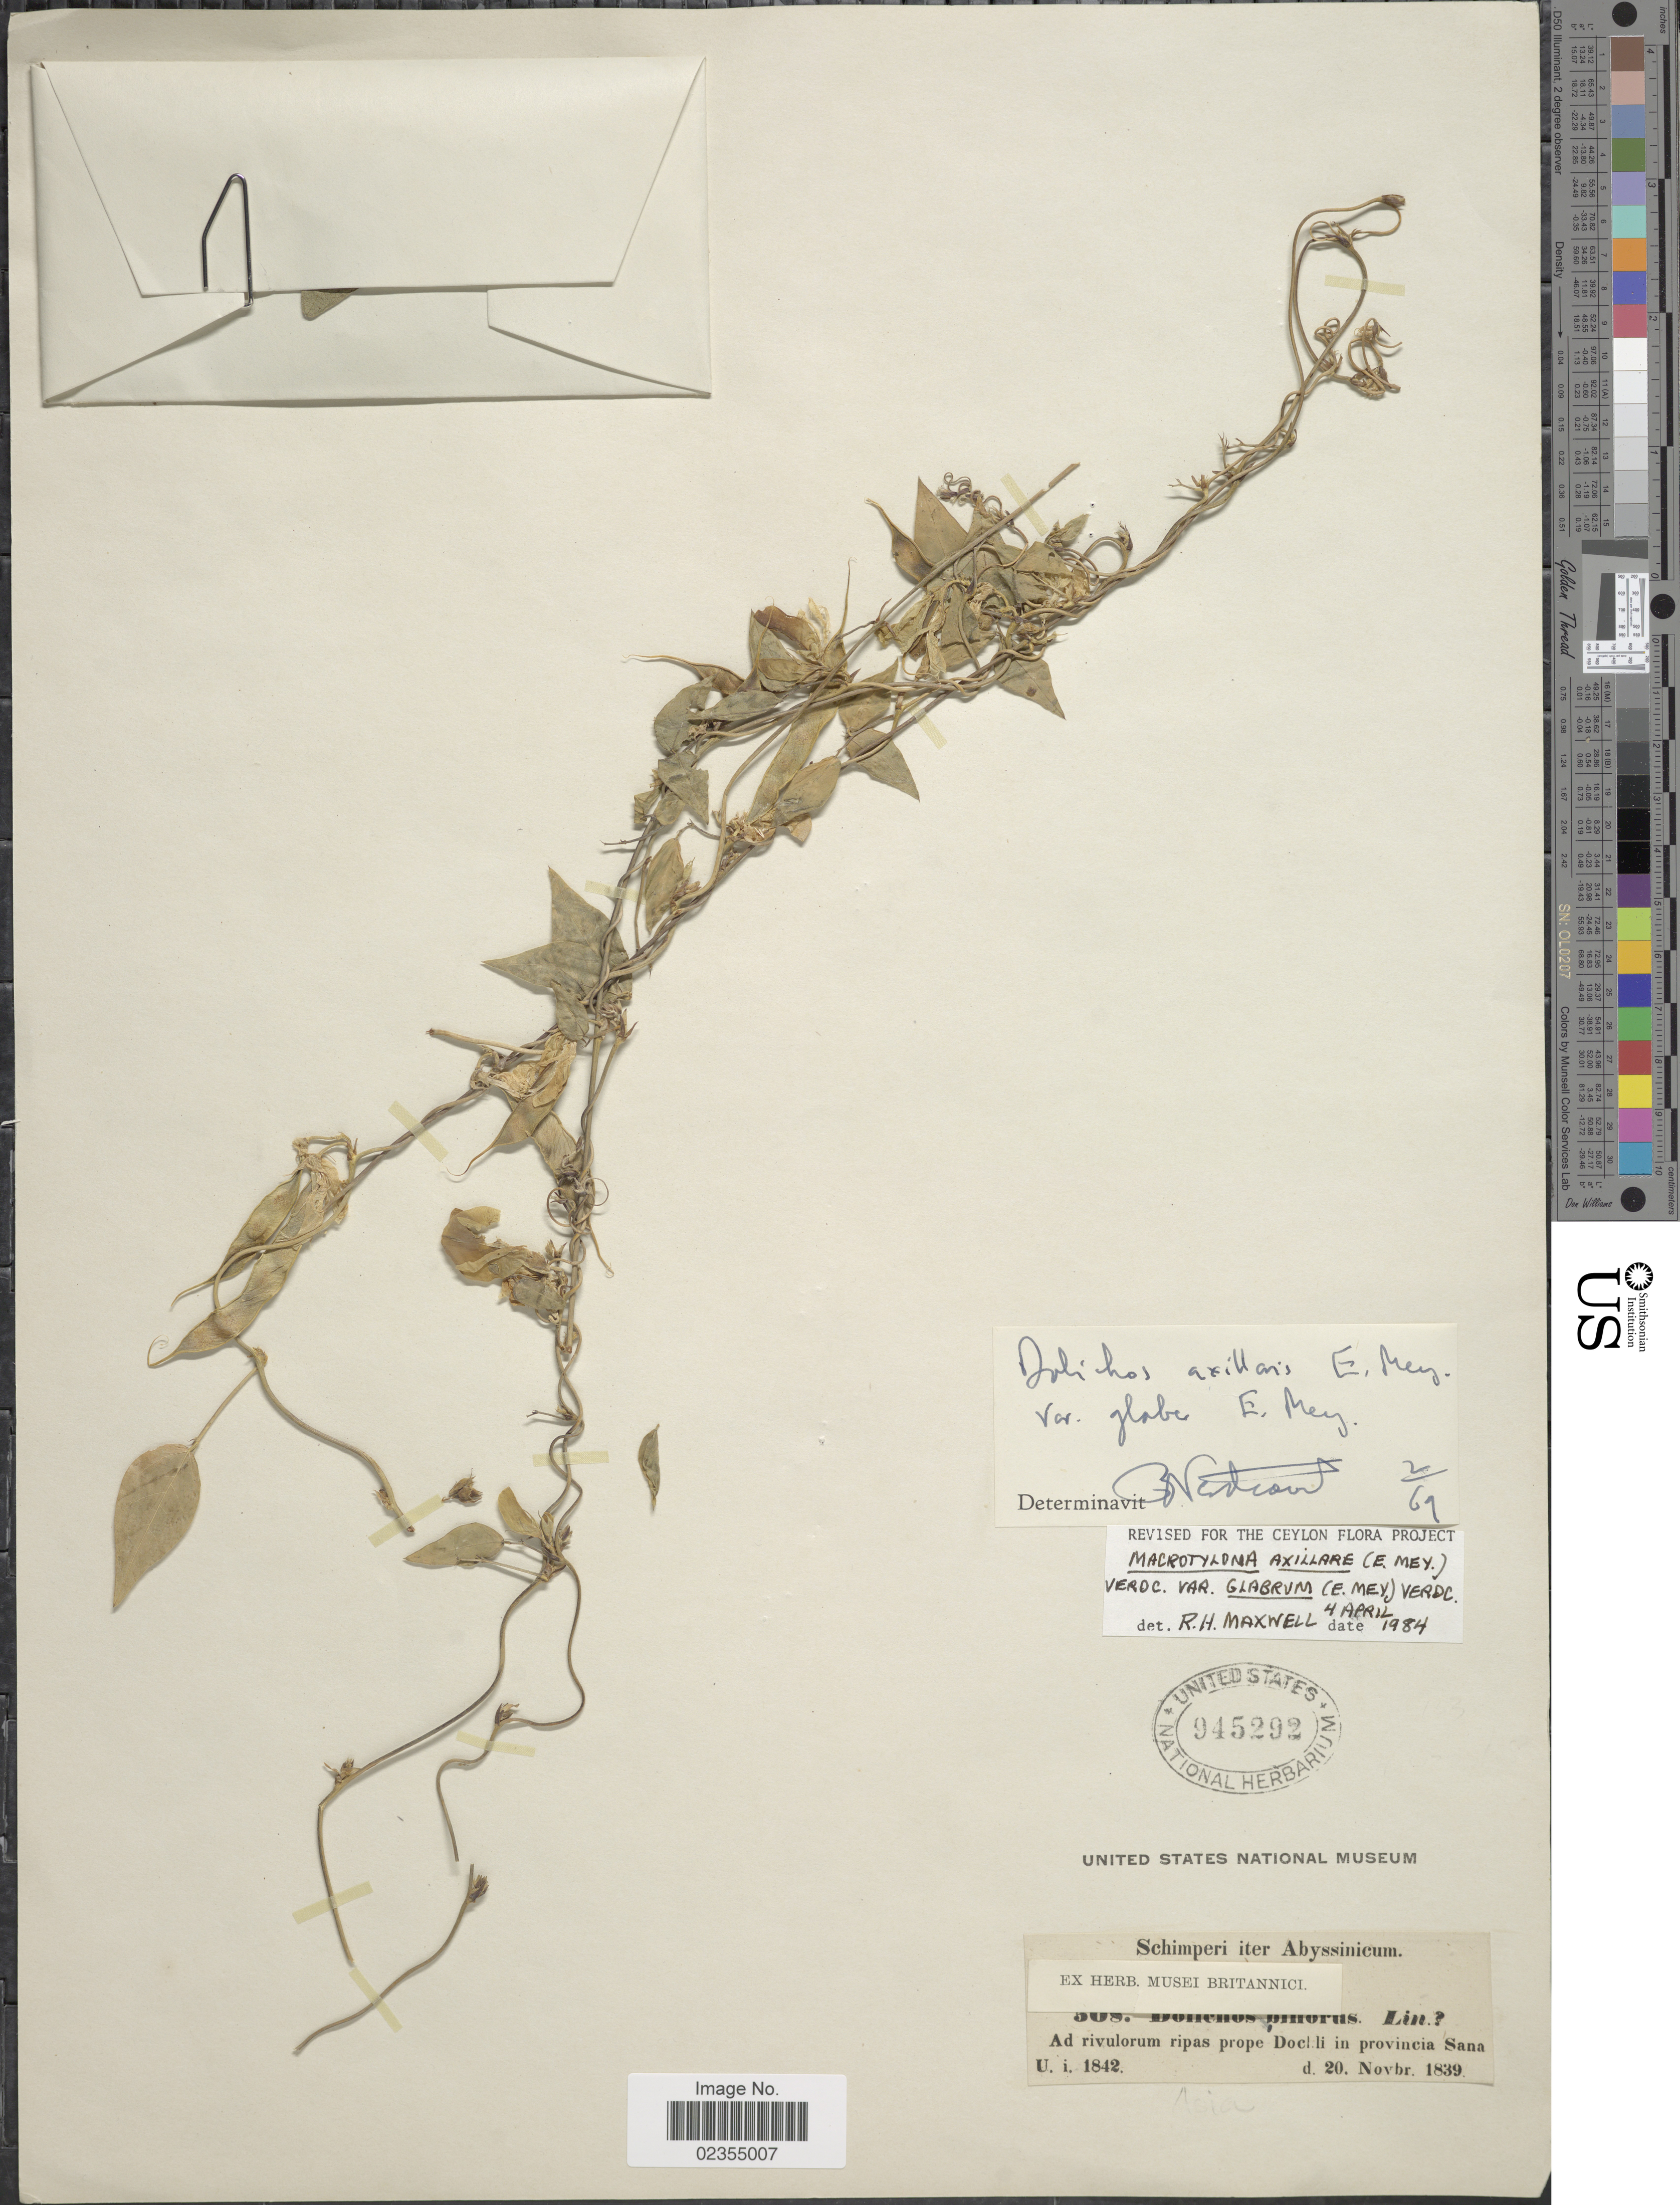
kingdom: Plantae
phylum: Tracheophyta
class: Magnoliopsida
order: Fabales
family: Fabaceae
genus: Macrotyloma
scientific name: Macrotyloma axillare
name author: (E. Mey.) Verdc.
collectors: -. Schimper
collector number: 508*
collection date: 1839-11-20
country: Eritrea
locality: Abyssinicum. prope Docl. li in provincia Sana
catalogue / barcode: US 945292